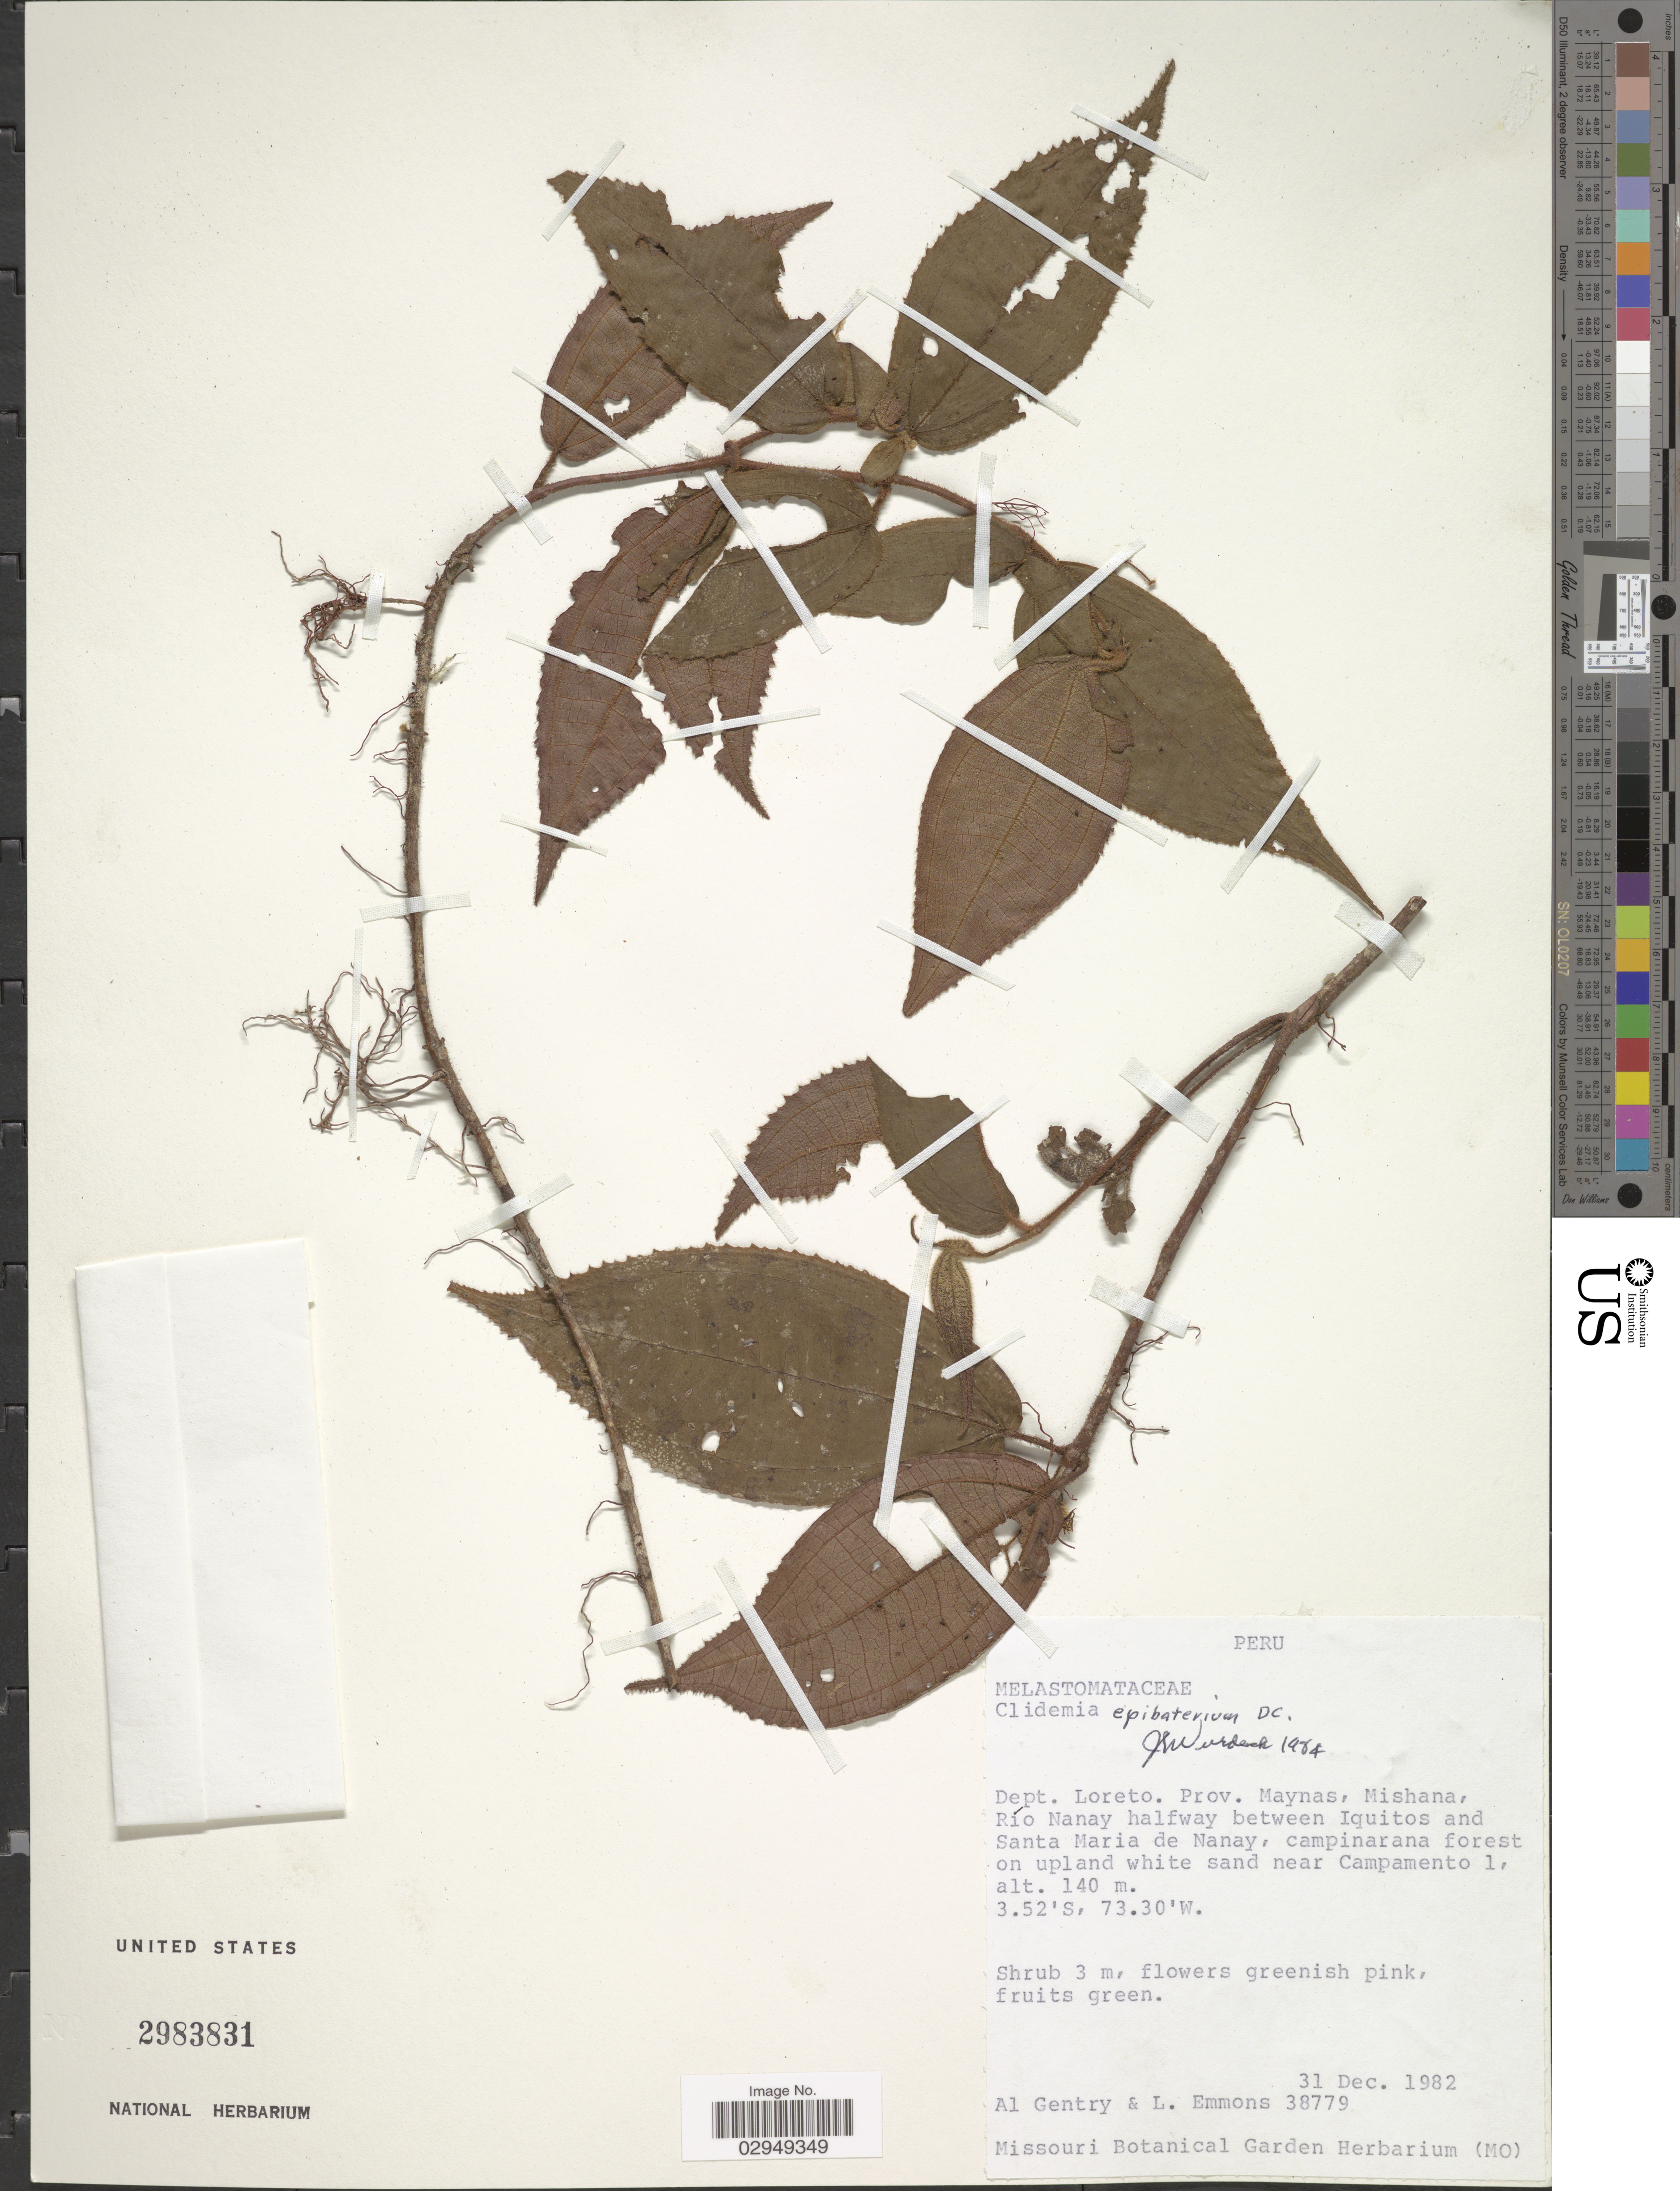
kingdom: Plantae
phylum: Tracheophyta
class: Magnoliopsida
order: Myrtales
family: Melastomataceae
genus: Clidemia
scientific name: Clidemia epibaterium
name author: DC.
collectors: A. H. Gentry & L. Emmons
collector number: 38779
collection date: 1982-12-31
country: Peru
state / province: Loreto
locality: Dept. Loreto. Prov. Maynas, Mishana, Río Nanay halfway between Iquitos and Santa Maria de Nanay, campinarana forest on upland white sand near Campamento 1.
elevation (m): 140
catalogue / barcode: US 2983831